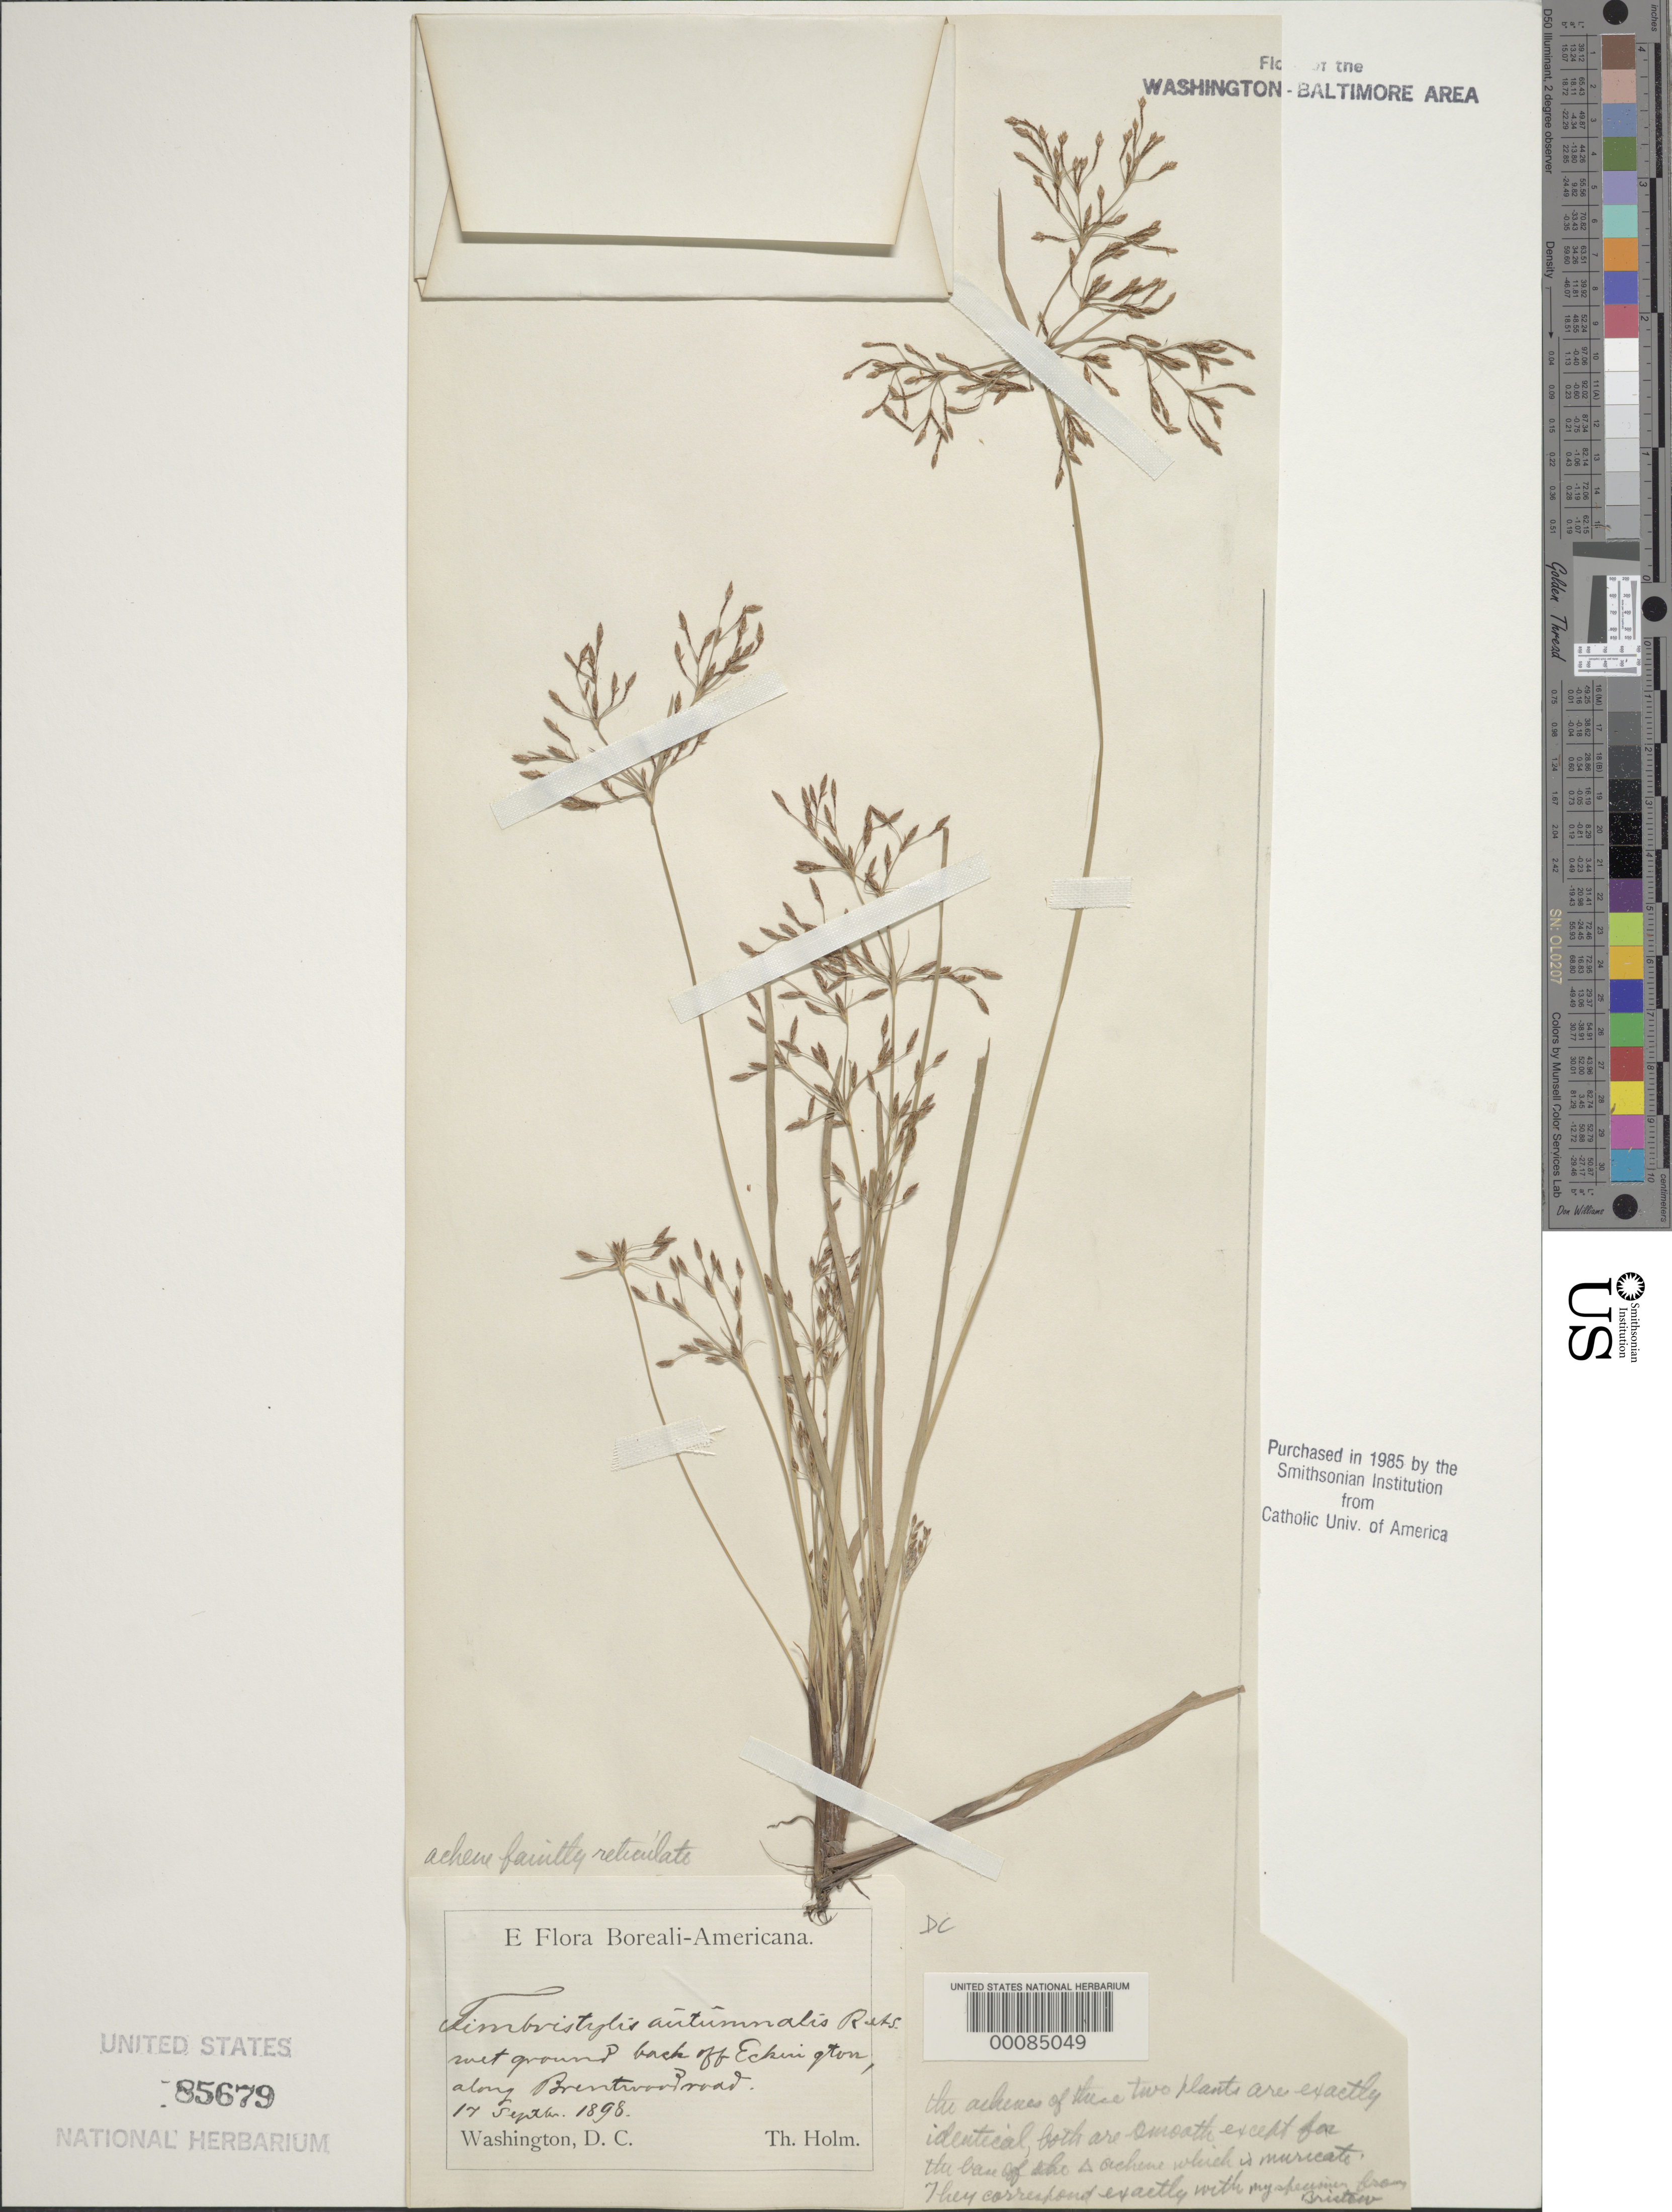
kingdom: Plantae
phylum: Tracheophyta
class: Liliopsida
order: Poales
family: Cyperaceae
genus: Fimbristylis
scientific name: Fimbristylis autumnalis (L.) Roem. & Schult.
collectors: T. Holm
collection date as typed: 17 Sep 1898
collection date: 1898-09-17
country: United States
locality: Behind Eckington near Brentwood Road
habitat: Wet ground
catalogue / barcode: US 85679